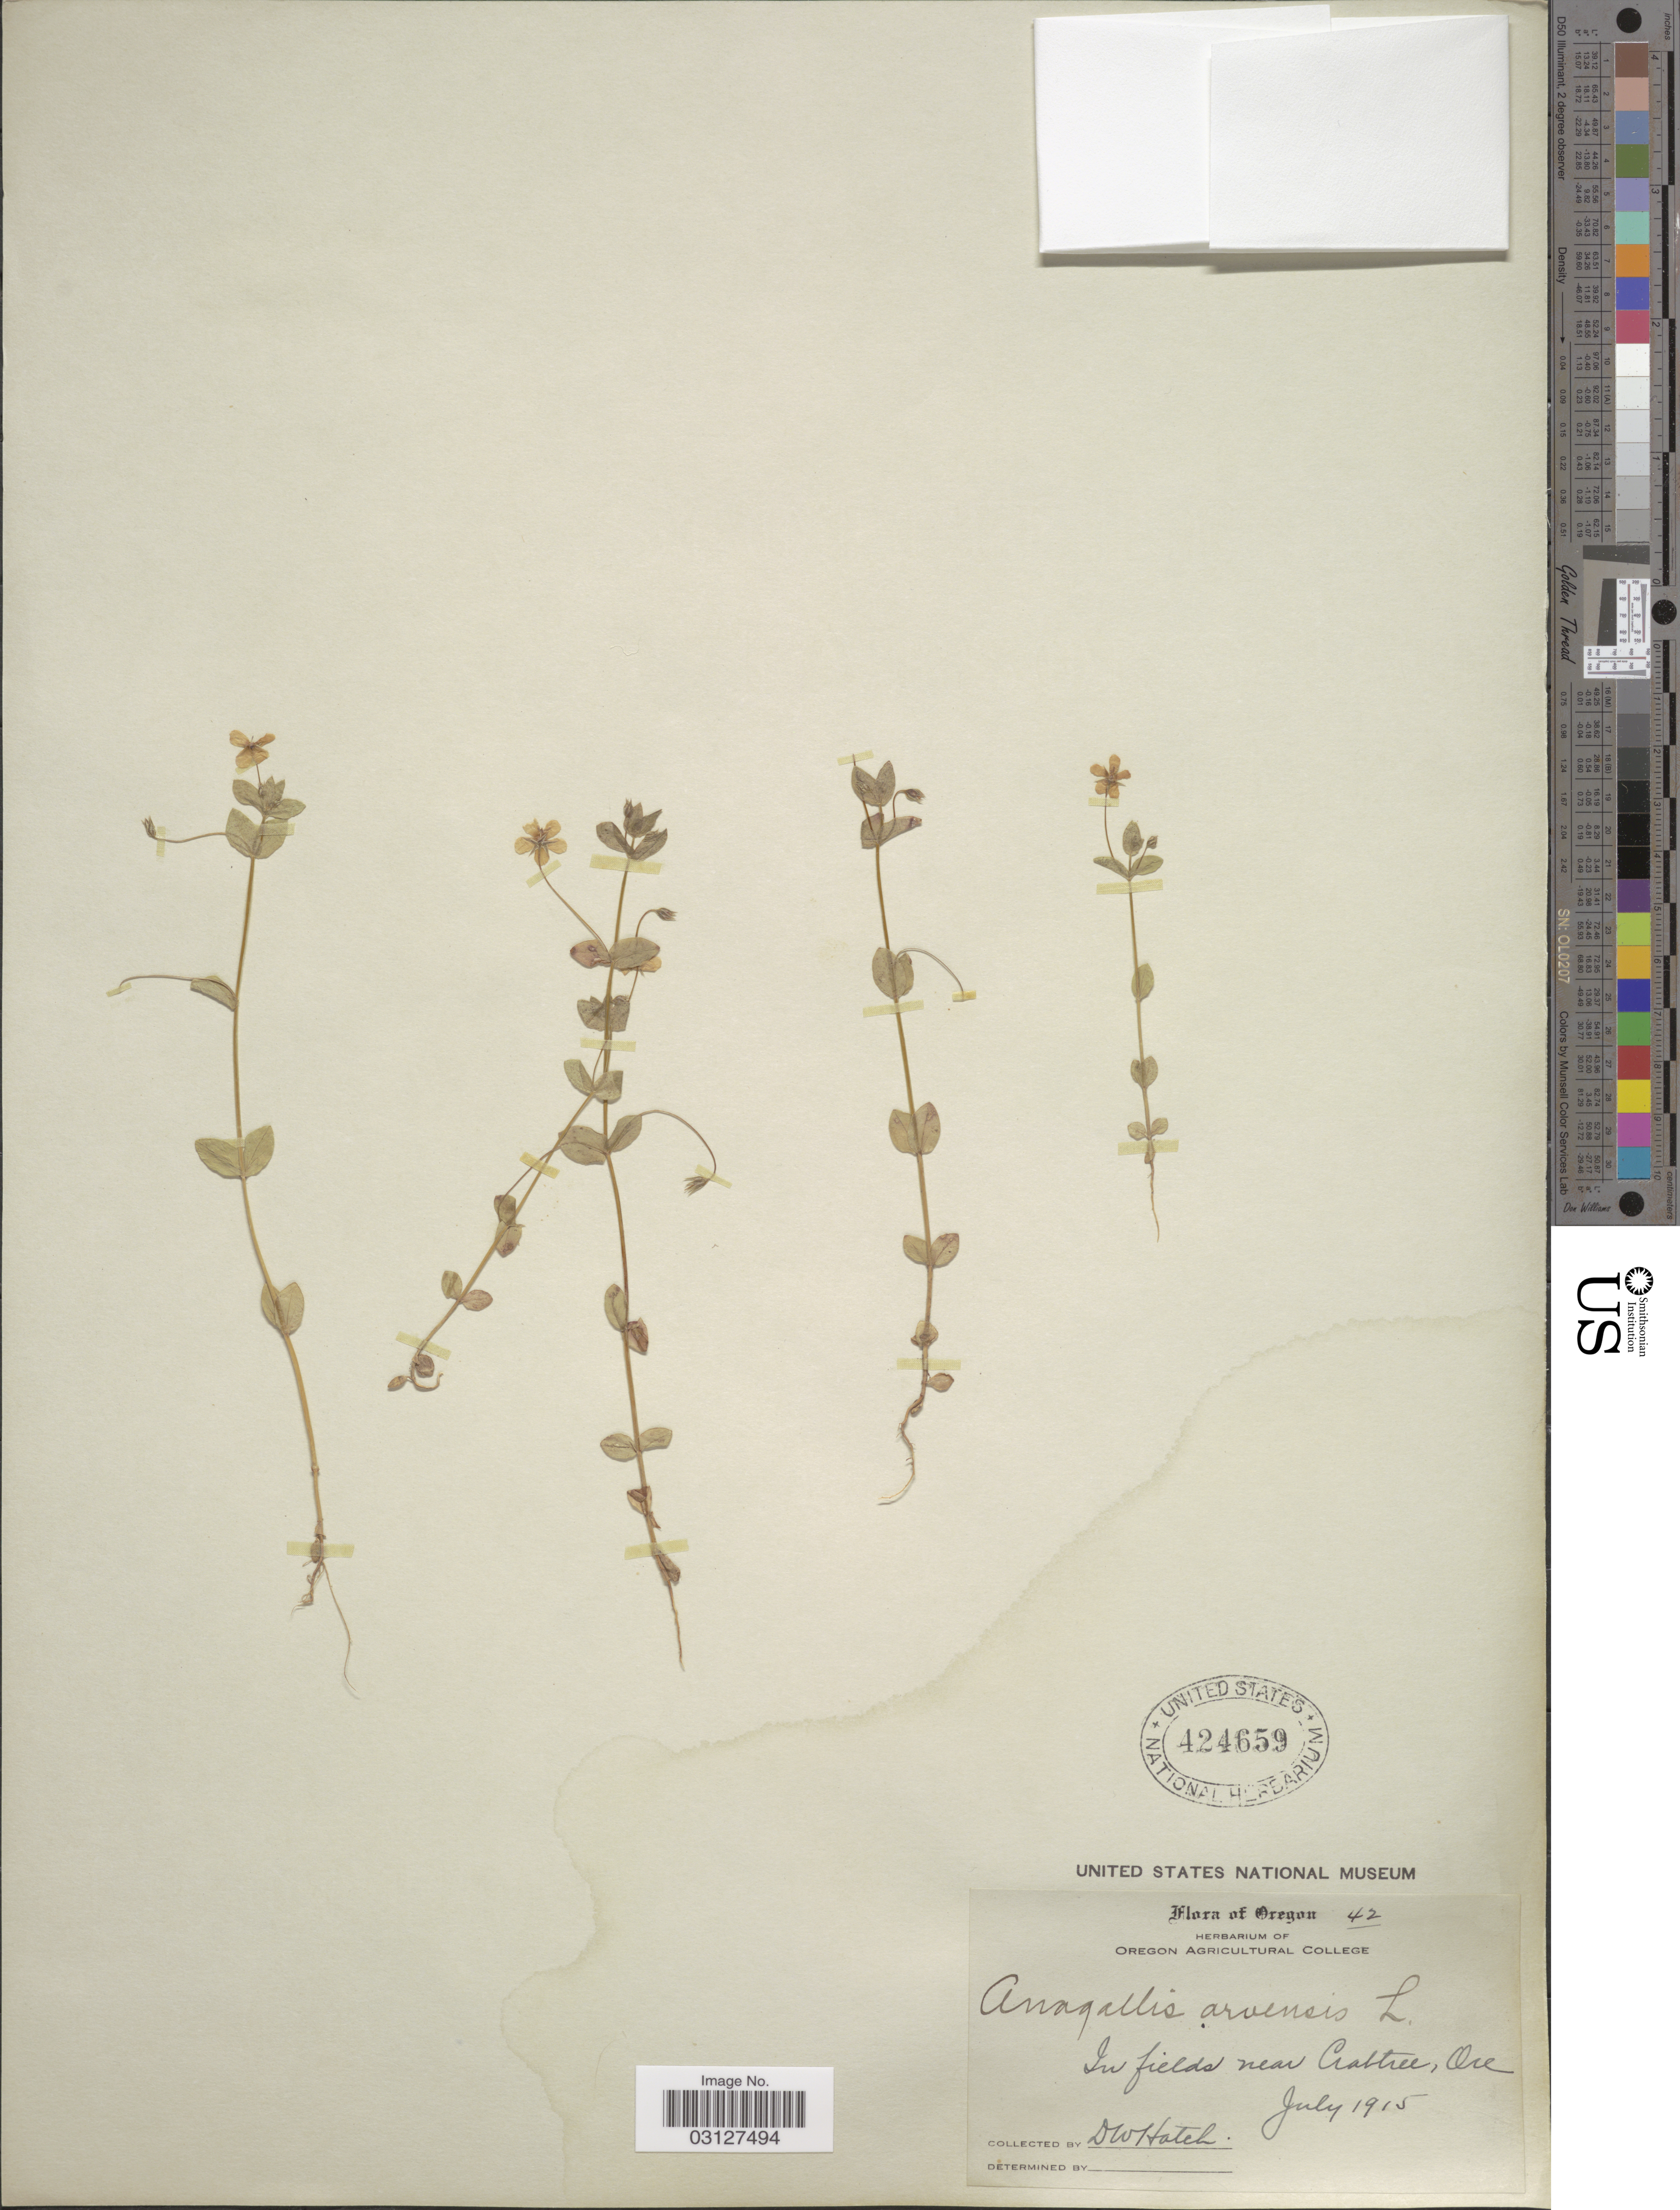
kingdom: Plantae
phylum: Tracheophyta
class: Magnoliopsida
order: Ericales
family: Primulaceae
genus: Anagallis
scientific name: Anagallis arvensis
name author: L.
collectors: D. Hatch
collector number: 42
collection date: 1915-07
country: United States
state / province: Oregon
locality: In field near Crabtree.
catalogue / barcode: US 424659